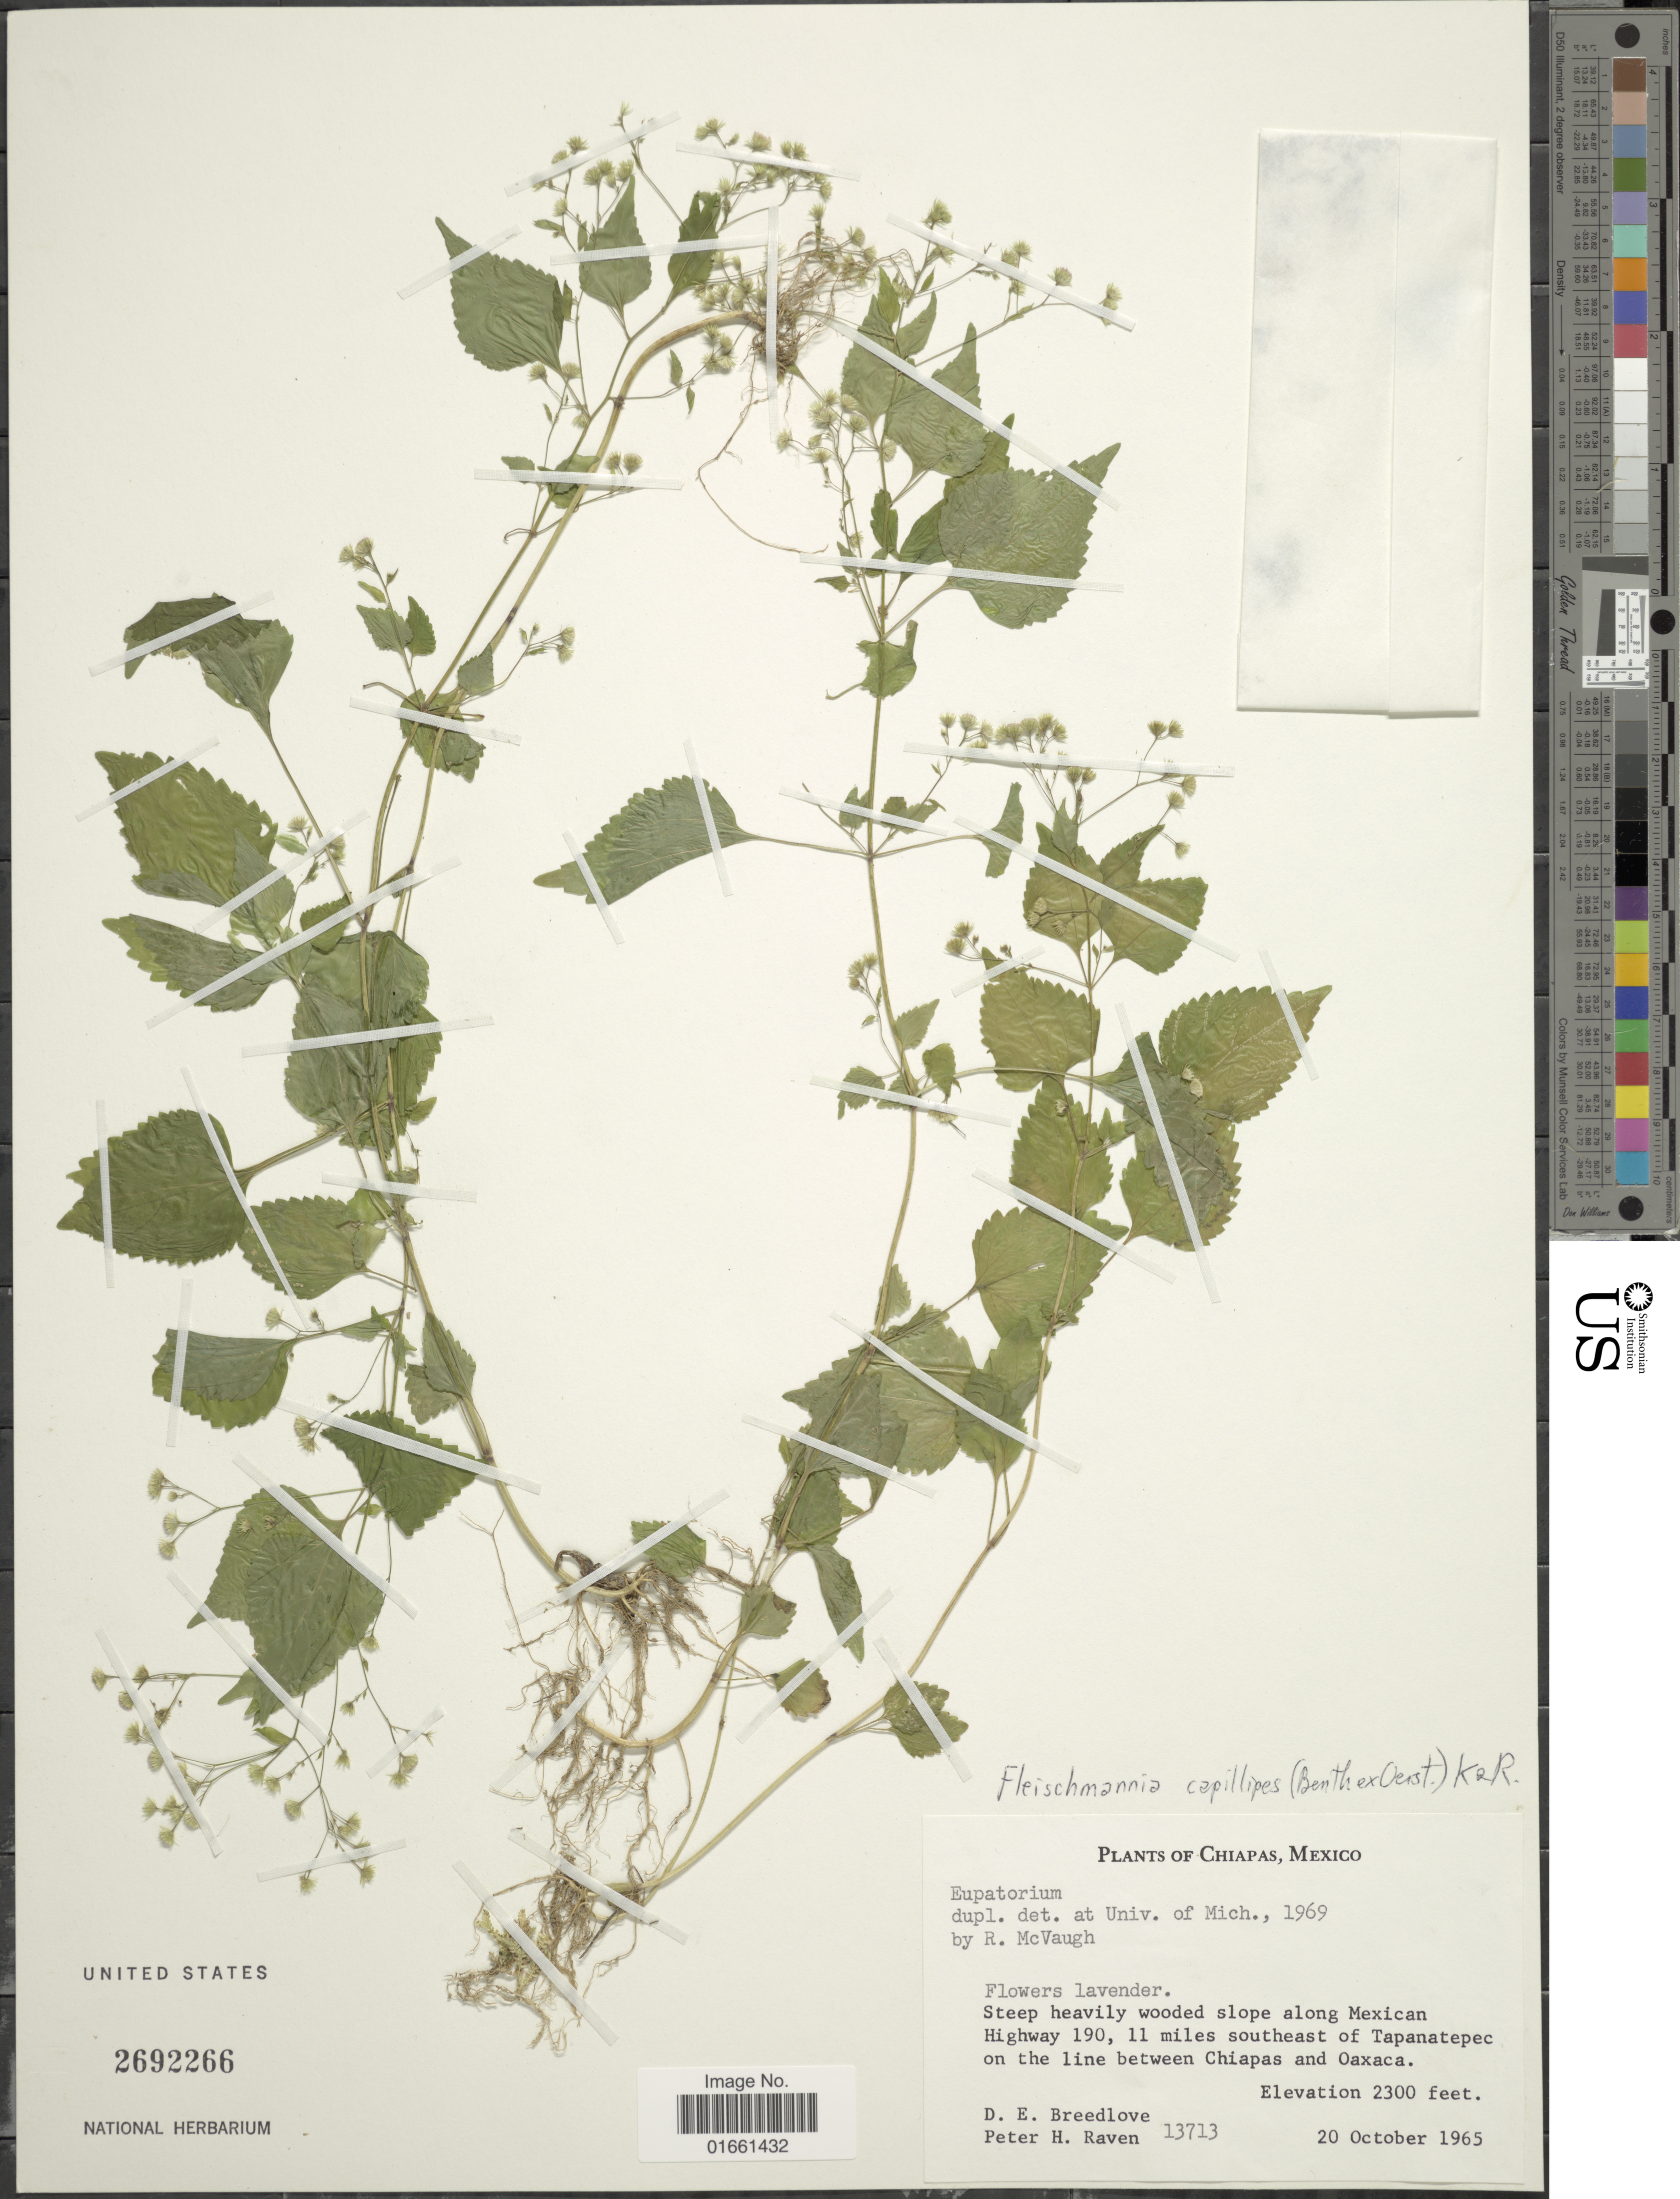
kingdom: Plantae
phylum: Tracheophyta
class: Magnoliopsida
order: Asterales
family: Asteraceae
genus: Fleischmannia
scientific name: Fleischmannia capillipes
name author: (Benth. ex Oerst.) R.M. King & H. Rob.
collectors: D. E. Breedlove & P. Raven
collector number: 13713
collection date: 1965-10-20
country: Mexico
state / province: Chiapas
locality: Steep heavily wooded slope along Mexican highway 190, 11 miles souteast of Tapanatepec on the line between Chiapas and Oaxaca.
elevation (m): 701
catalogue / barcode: US 2692266